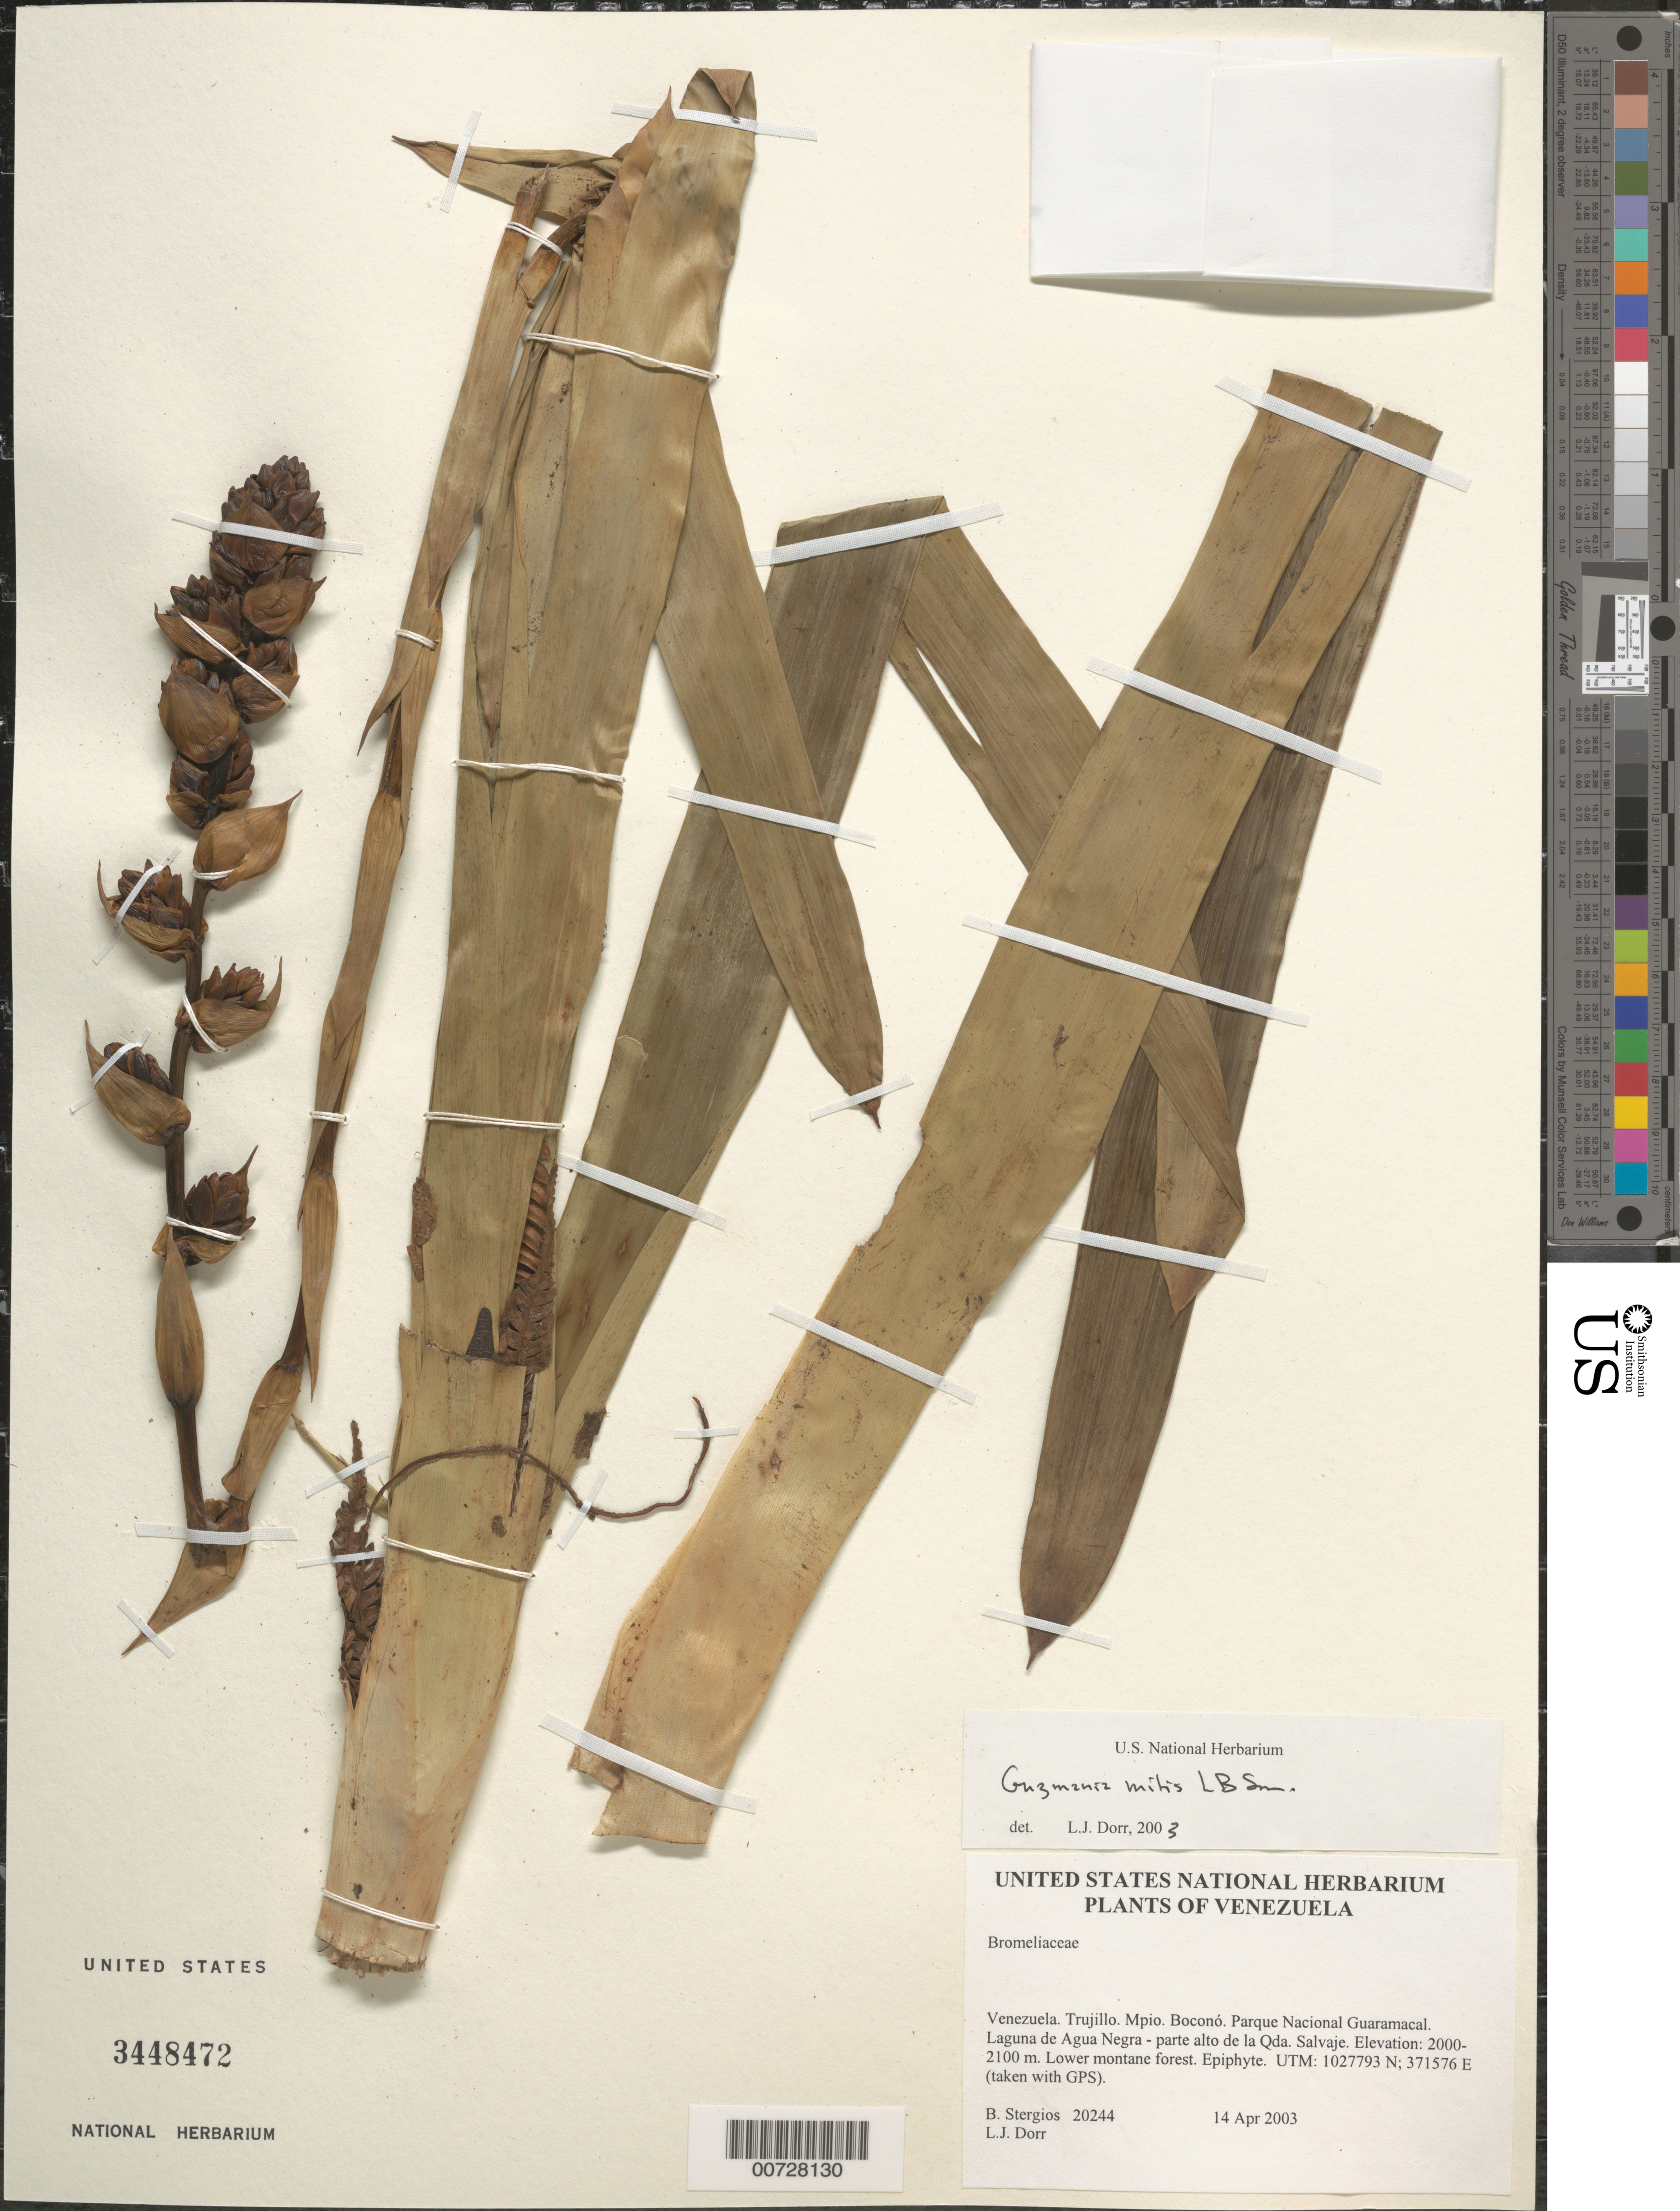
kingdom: Plantae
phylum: Tracheophyta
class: Liliopsida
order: Poales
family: Bromeliaceae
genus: Guzmania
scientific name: Guzmania mitis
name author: L.B. Sm.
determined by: Dorr, L. J., (BOT), Smithsonian Institution - National Museum of Natural History (UNITED STATES)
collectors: B. G. Stergios & L. J. Dorr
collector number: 20244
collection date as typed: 14 Apr 2003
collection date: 2003-04-14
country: Venezuela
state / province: Trujillo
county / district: Boconó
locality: Parque Nacional Guaramacal. Laguna de Agua Negra - parte alto de la Qda. Salvaje.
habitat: Lower montane forest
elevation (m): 2000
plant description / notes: PORT, US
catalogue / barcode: US 3448472